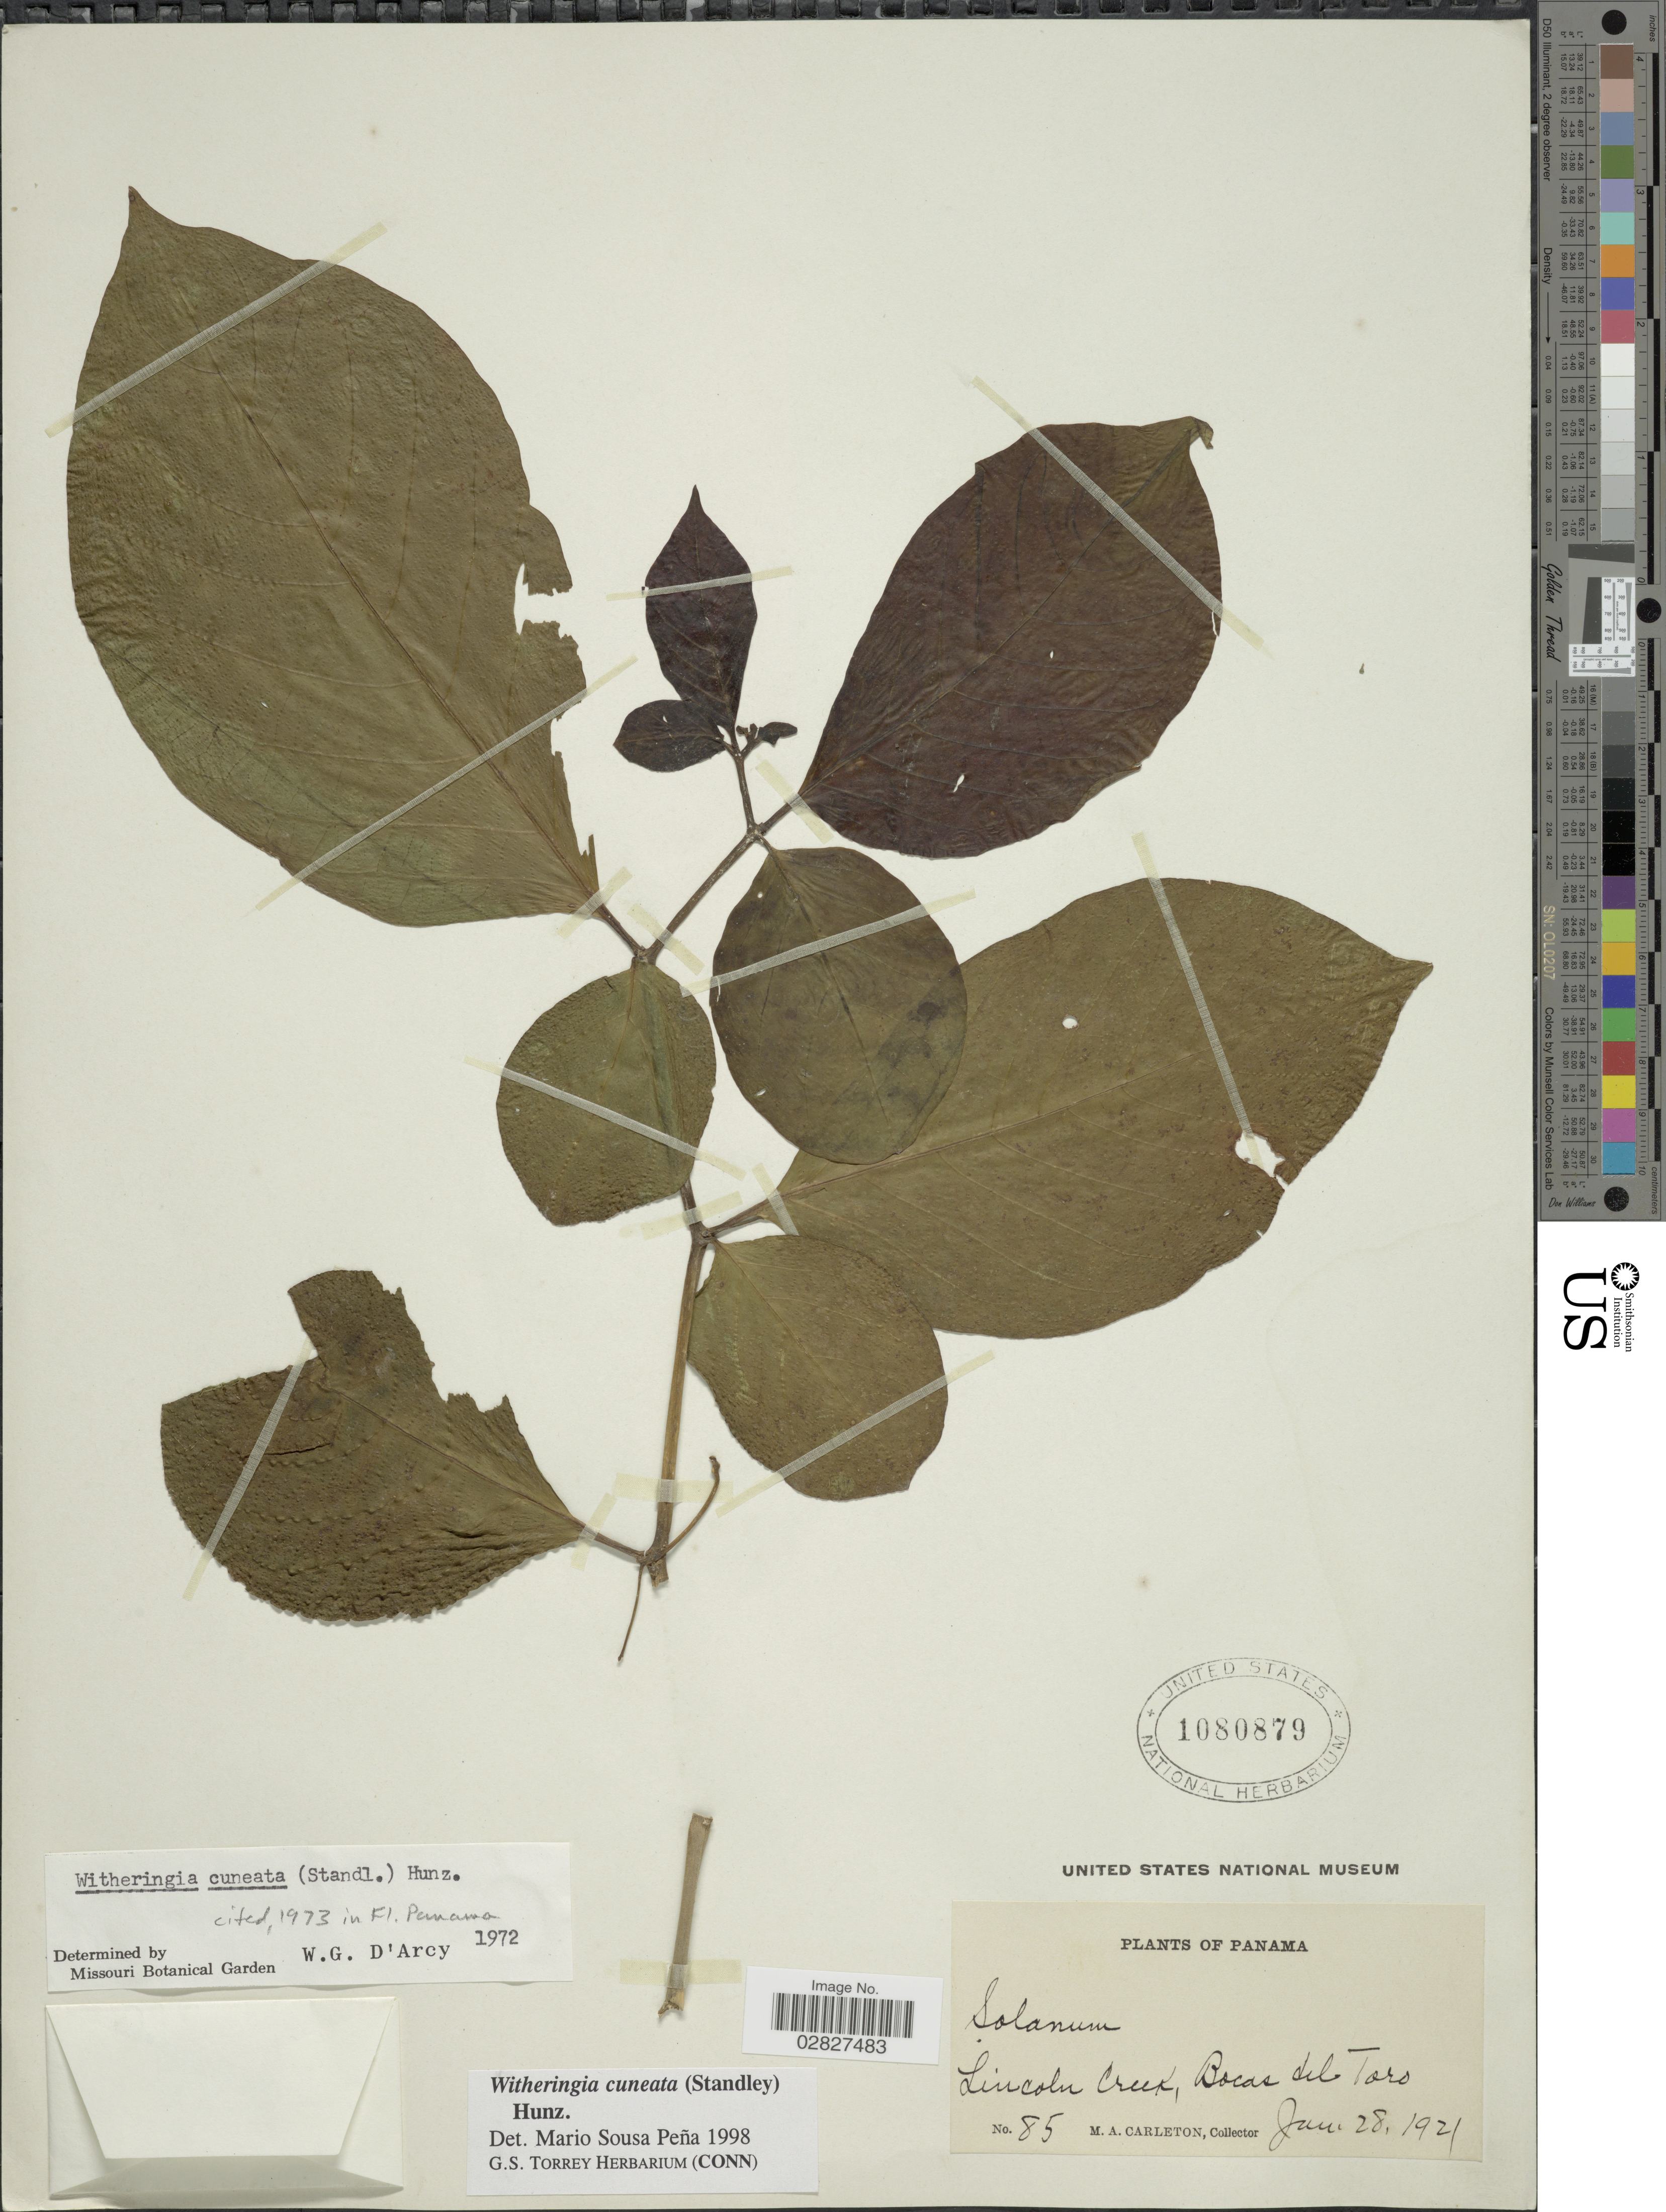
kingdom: Plantae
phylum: Tracheophyta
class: Magnoliopsida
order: Solanales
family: Solanaceae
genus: Witheringia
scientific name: Witheringia cuneata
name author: (Standl.) Hunz.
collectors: M. A. Carleton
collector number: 85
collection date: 1921-01-28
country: Panama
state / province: Bocas del Toro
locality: Lincoln Creek.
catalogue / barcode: US 1080879